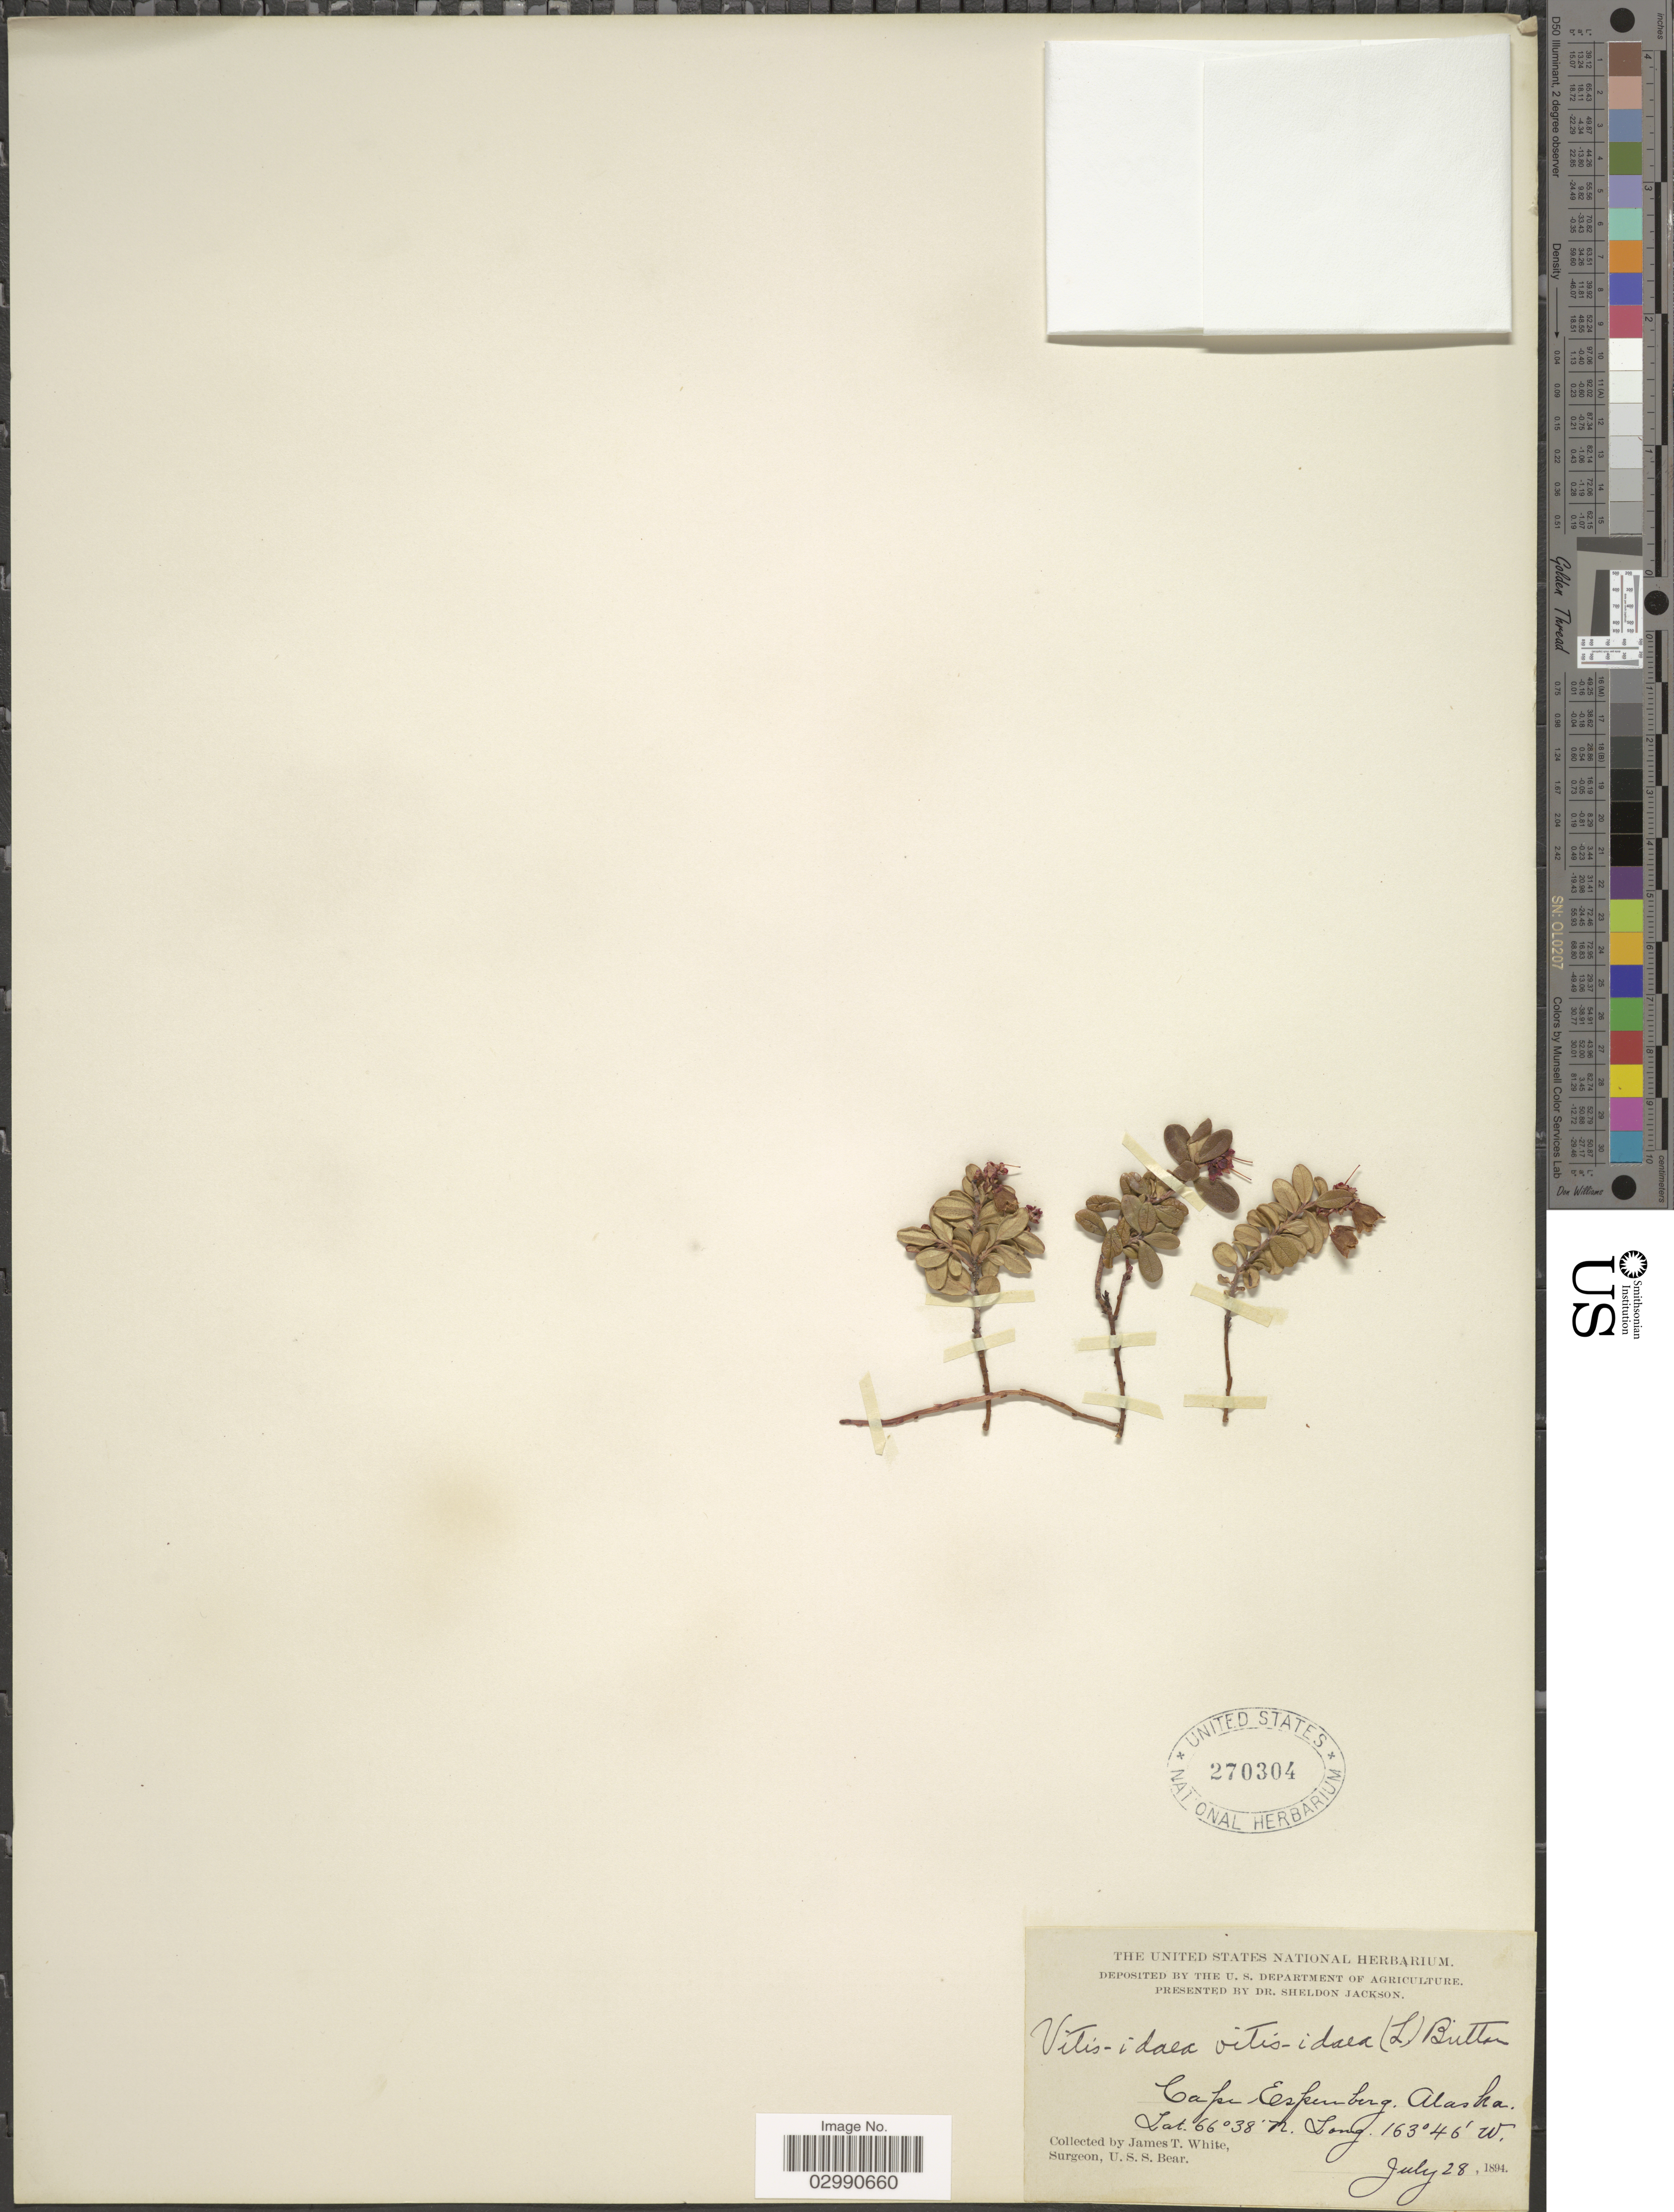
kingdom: Plantae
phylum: Tracheophyta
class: Magnoliopsida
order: Ericales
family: Ericaceae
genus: Vaccinium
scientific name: Vaccinium vitis-idaea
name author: L.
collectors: J. T. White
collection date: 1894-07-28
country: United States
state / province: Alaska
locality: Cape Espenberg.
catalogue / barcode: US 270304